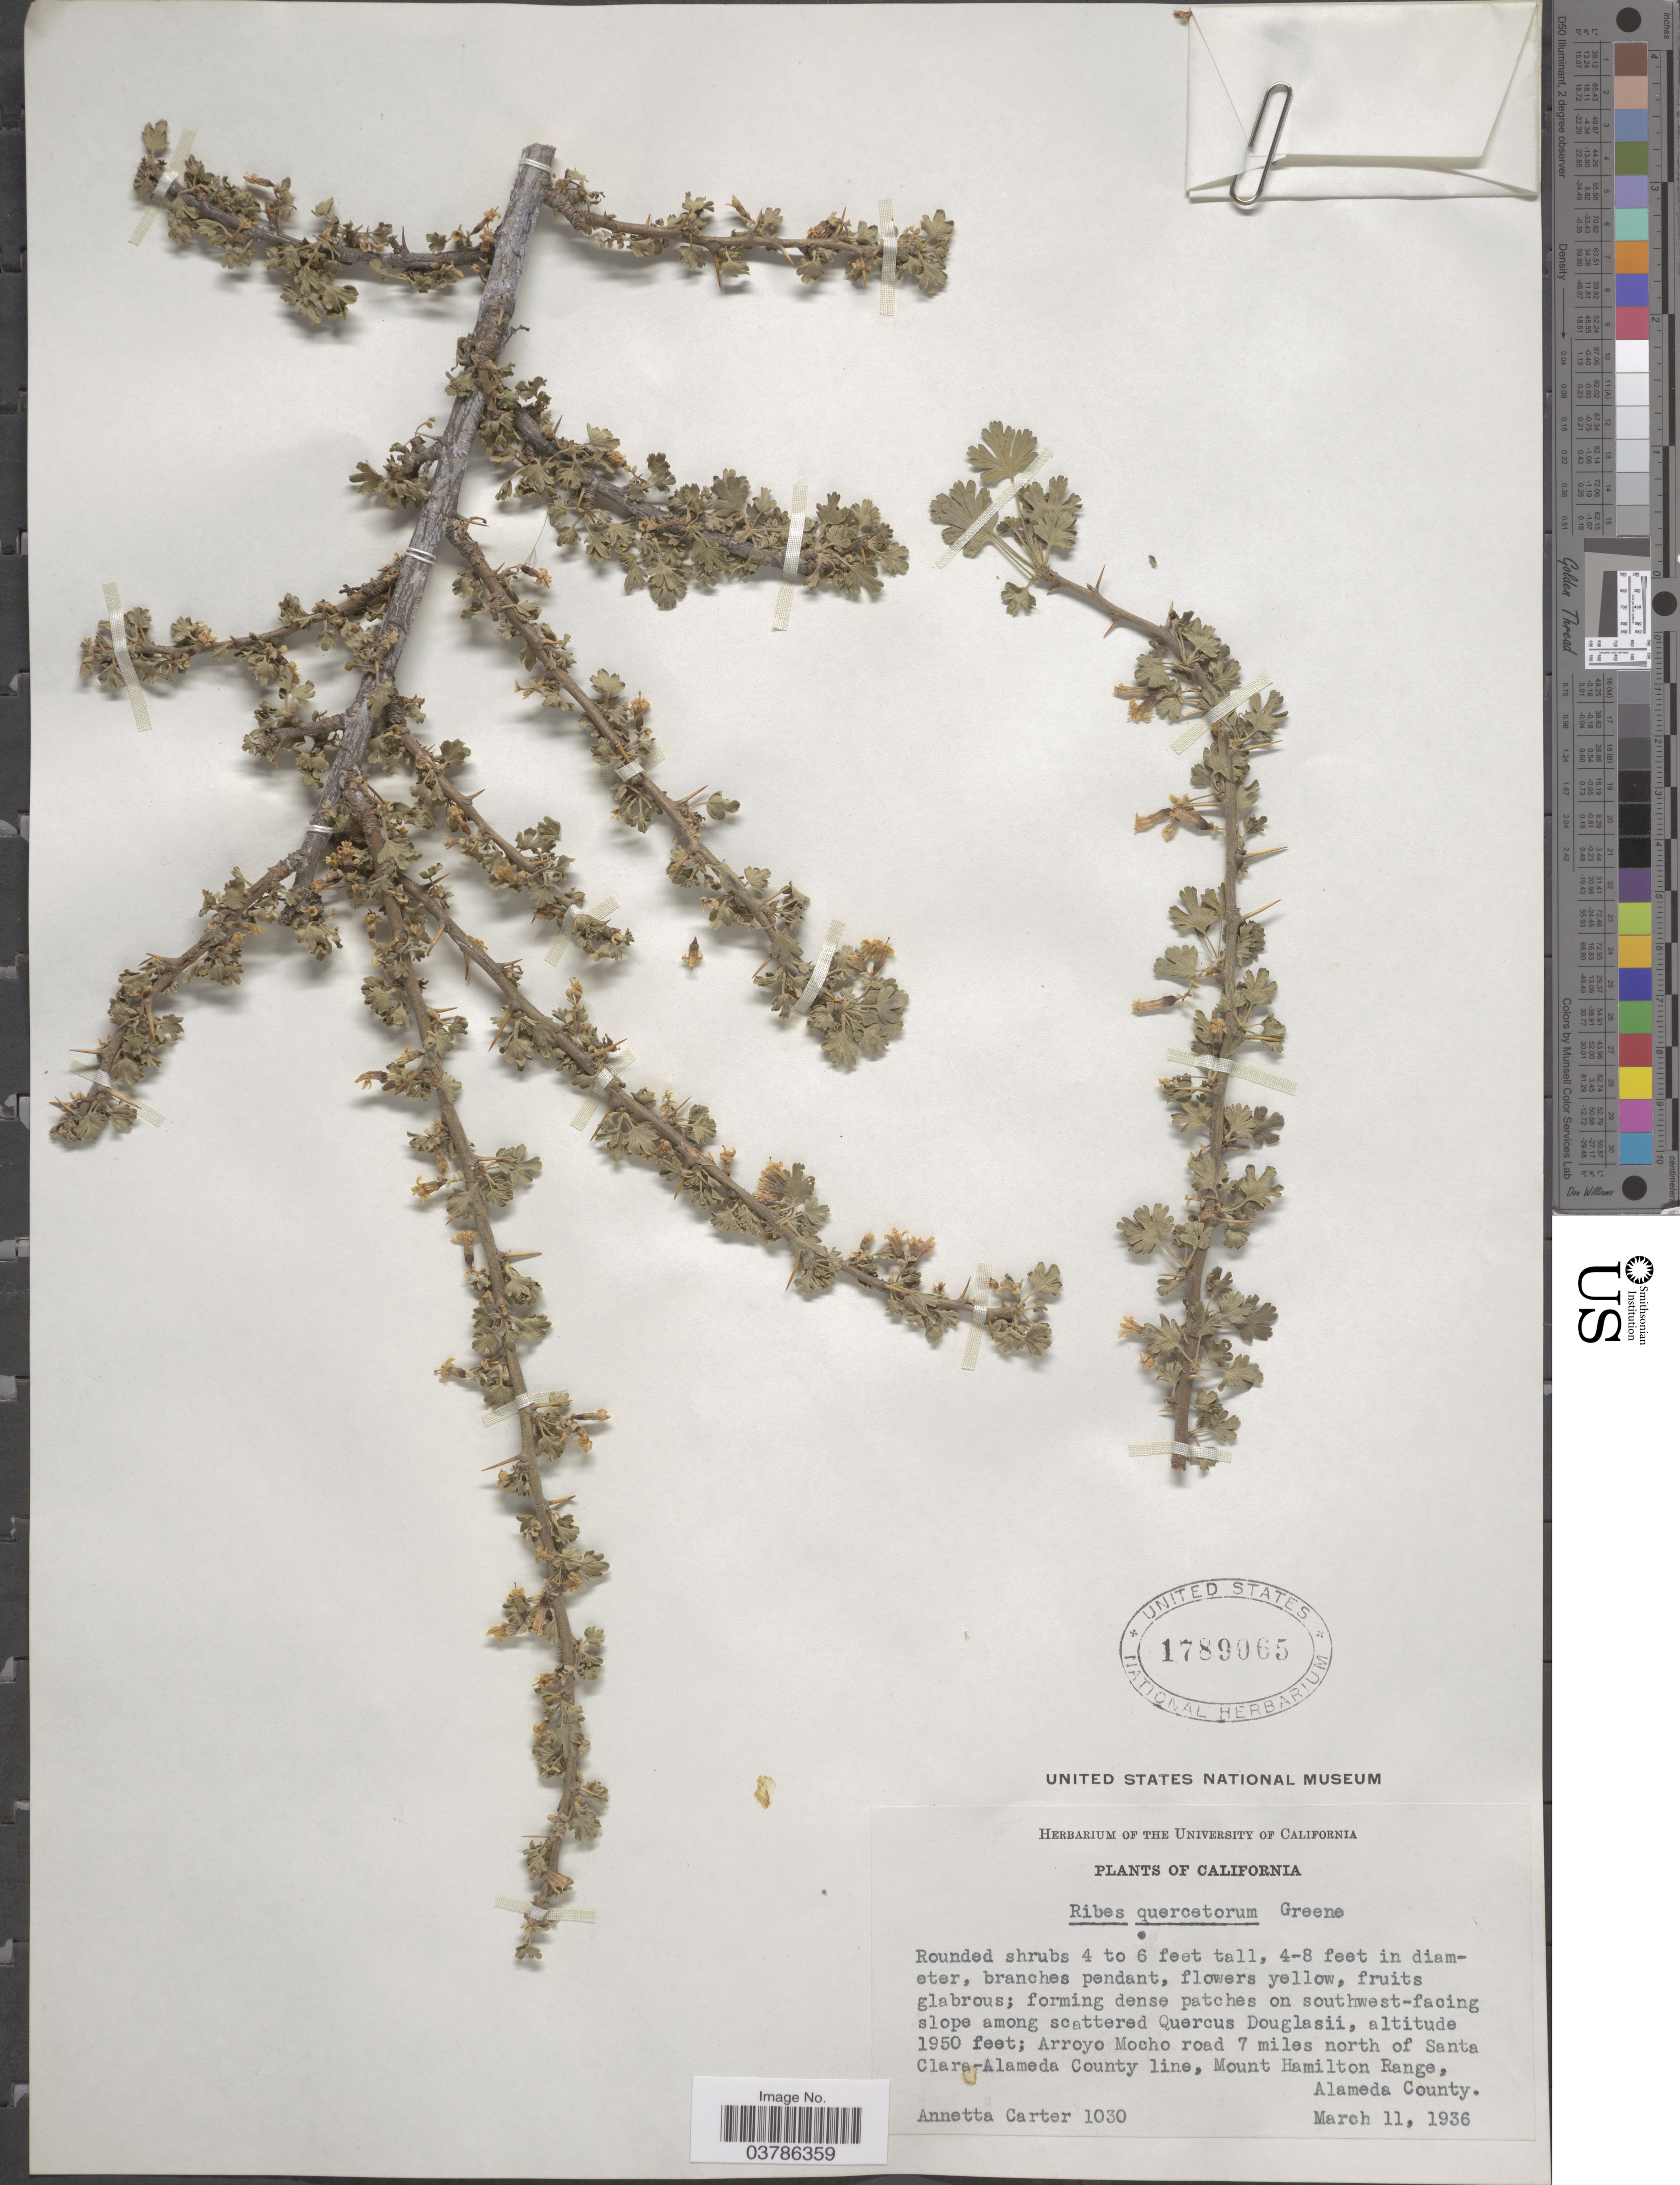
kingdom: Plantae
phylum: Tracheophyta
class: Magnoliopsida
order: Saxifragales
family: Grossulariaceae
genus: Ribes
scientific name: Ribes quercetorum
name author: Greene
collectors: A. Carter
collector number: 1030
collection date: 1936-03-11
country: United States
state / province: California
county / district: Alameda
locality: Arroyo Mocho road 7 miles north of Santa Clara-Alameda County line, Mount Hamilton Range. Alameda County.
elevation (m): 594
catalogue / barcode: US 1789065